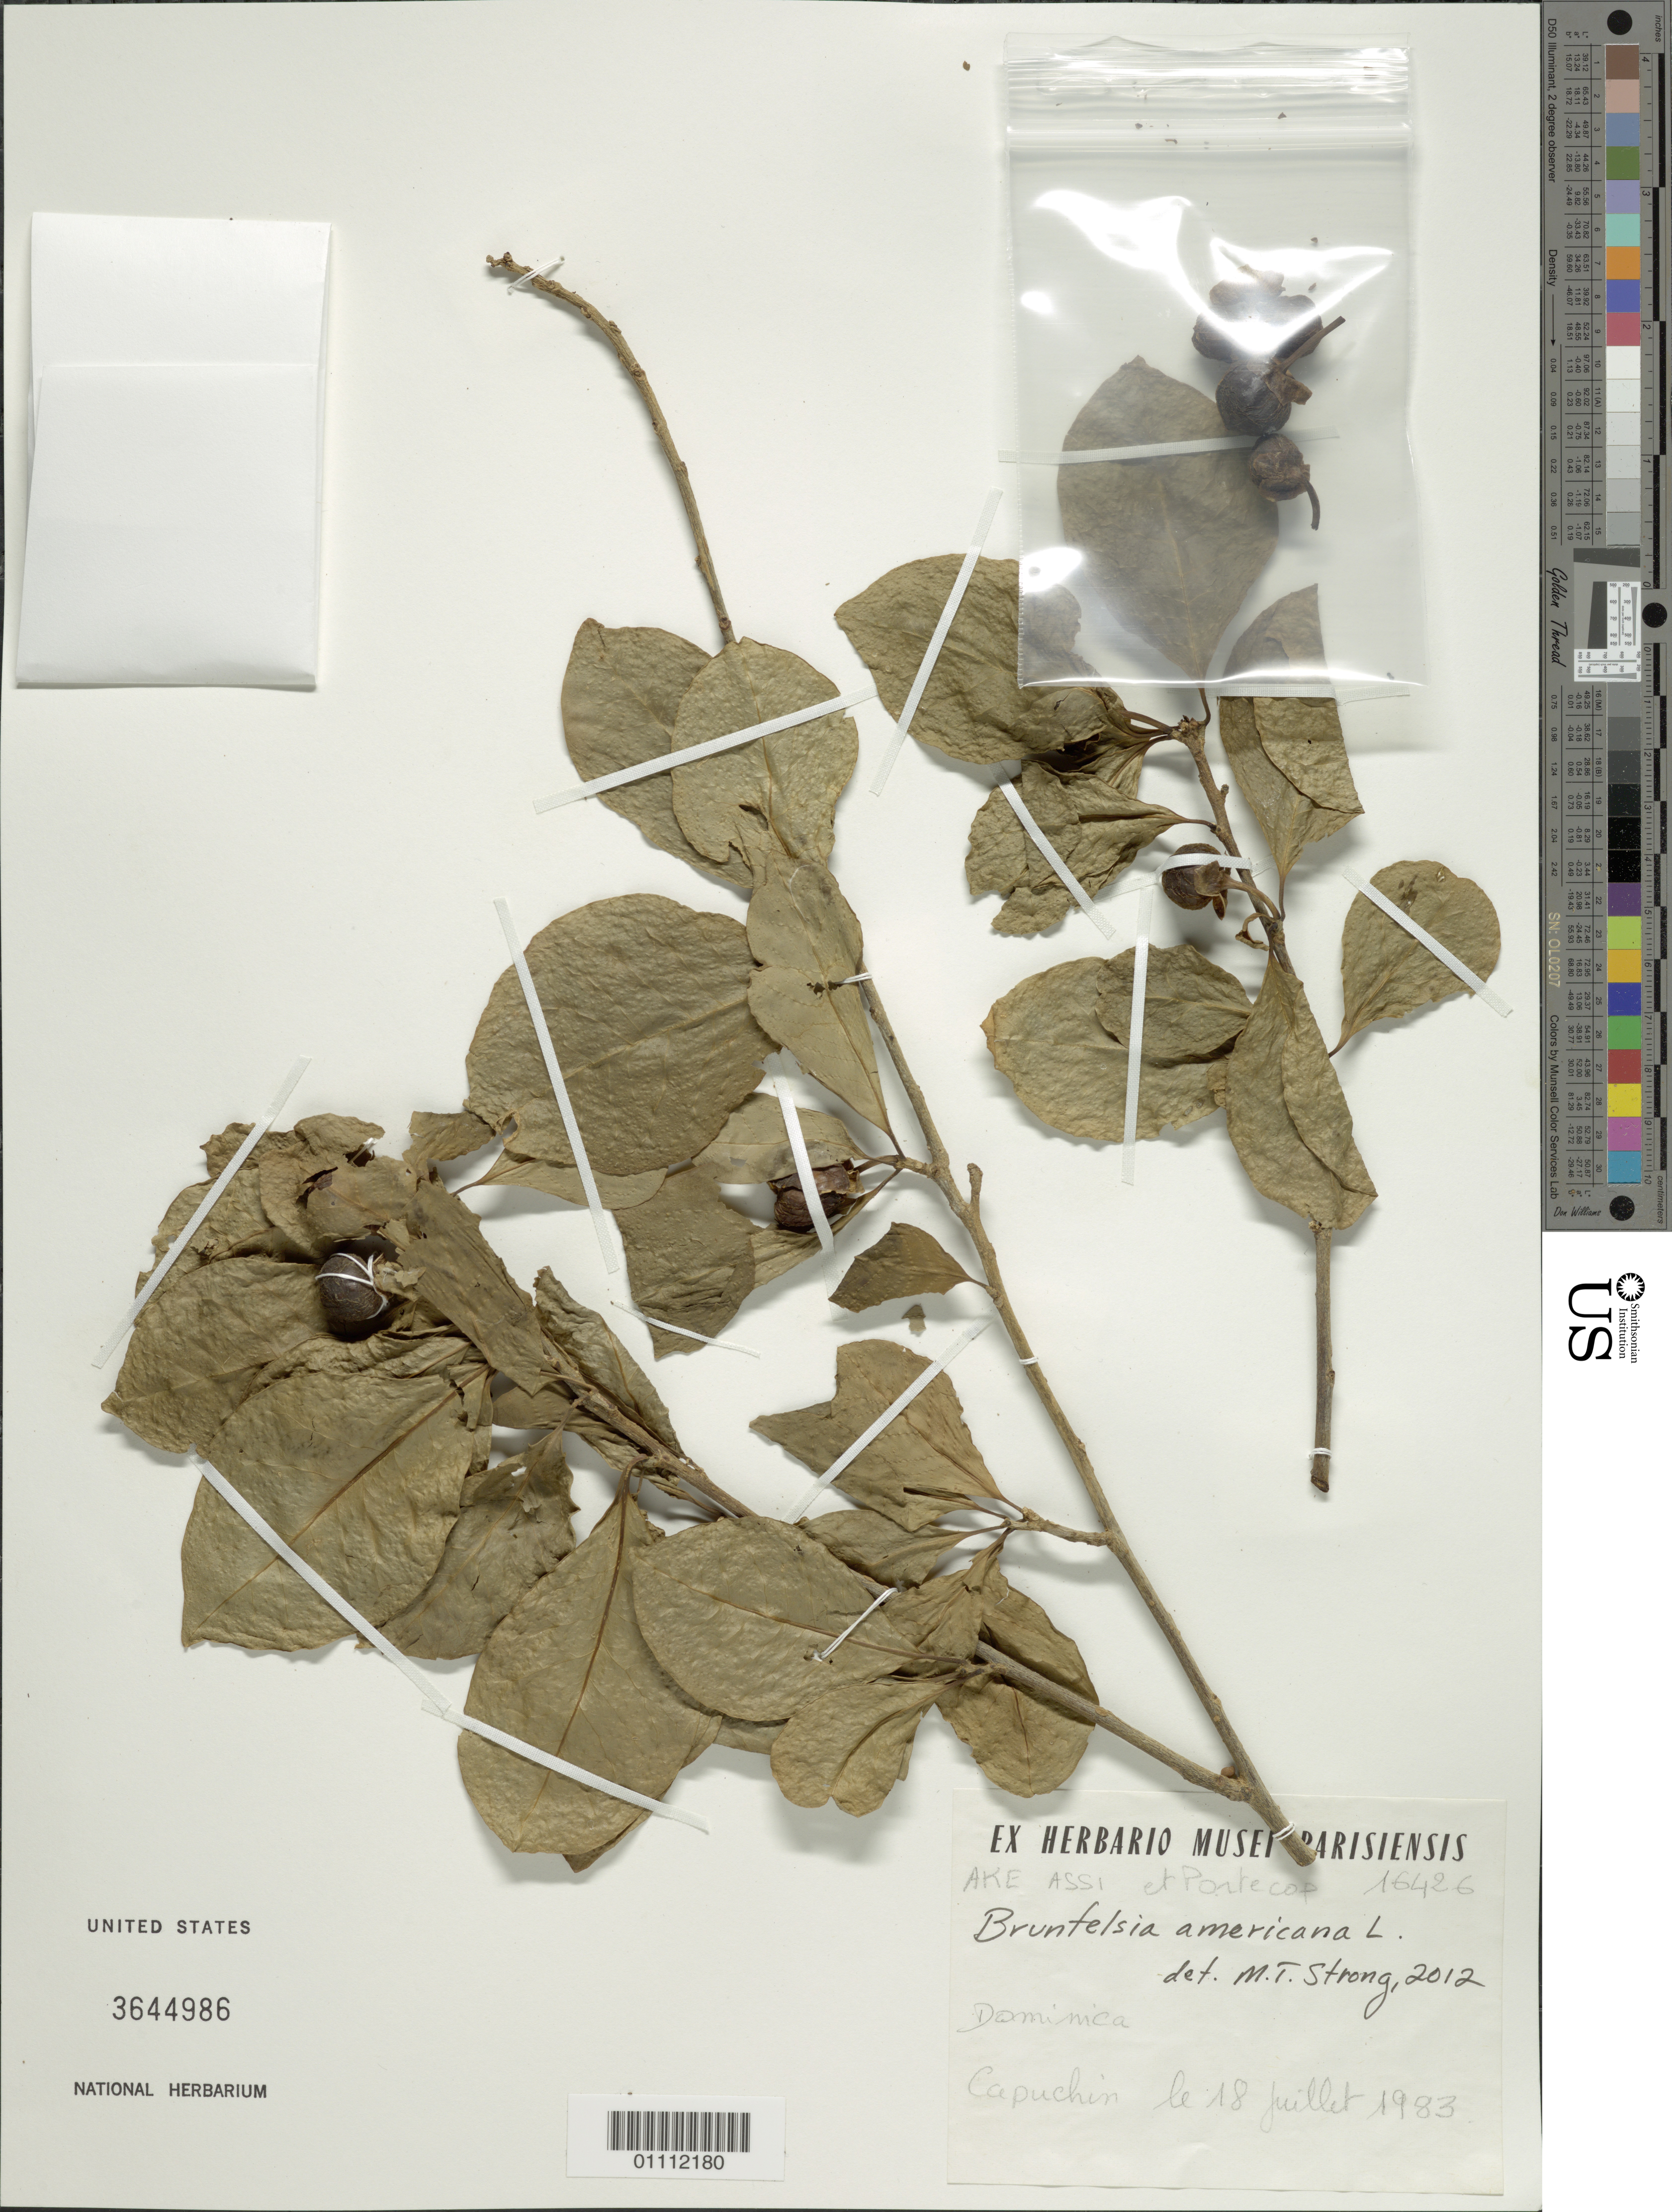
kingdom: Plantae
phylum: Tracheophyta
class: Magnoliopsida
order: Solanales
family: Solanaceae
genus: Brunfelsia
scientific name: Brunfelsia americana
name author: L.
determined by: Strong, M. T., (US), Smithsonian Institution - National Museum of Natural History (UNITED STATES)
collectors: -. Ake-Assi & -. Portecop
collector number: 16426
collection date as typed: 18 Jul 1983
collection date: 1983-07-18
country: Dominica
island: Dominica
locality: Capuchin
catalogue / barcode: US 3644986